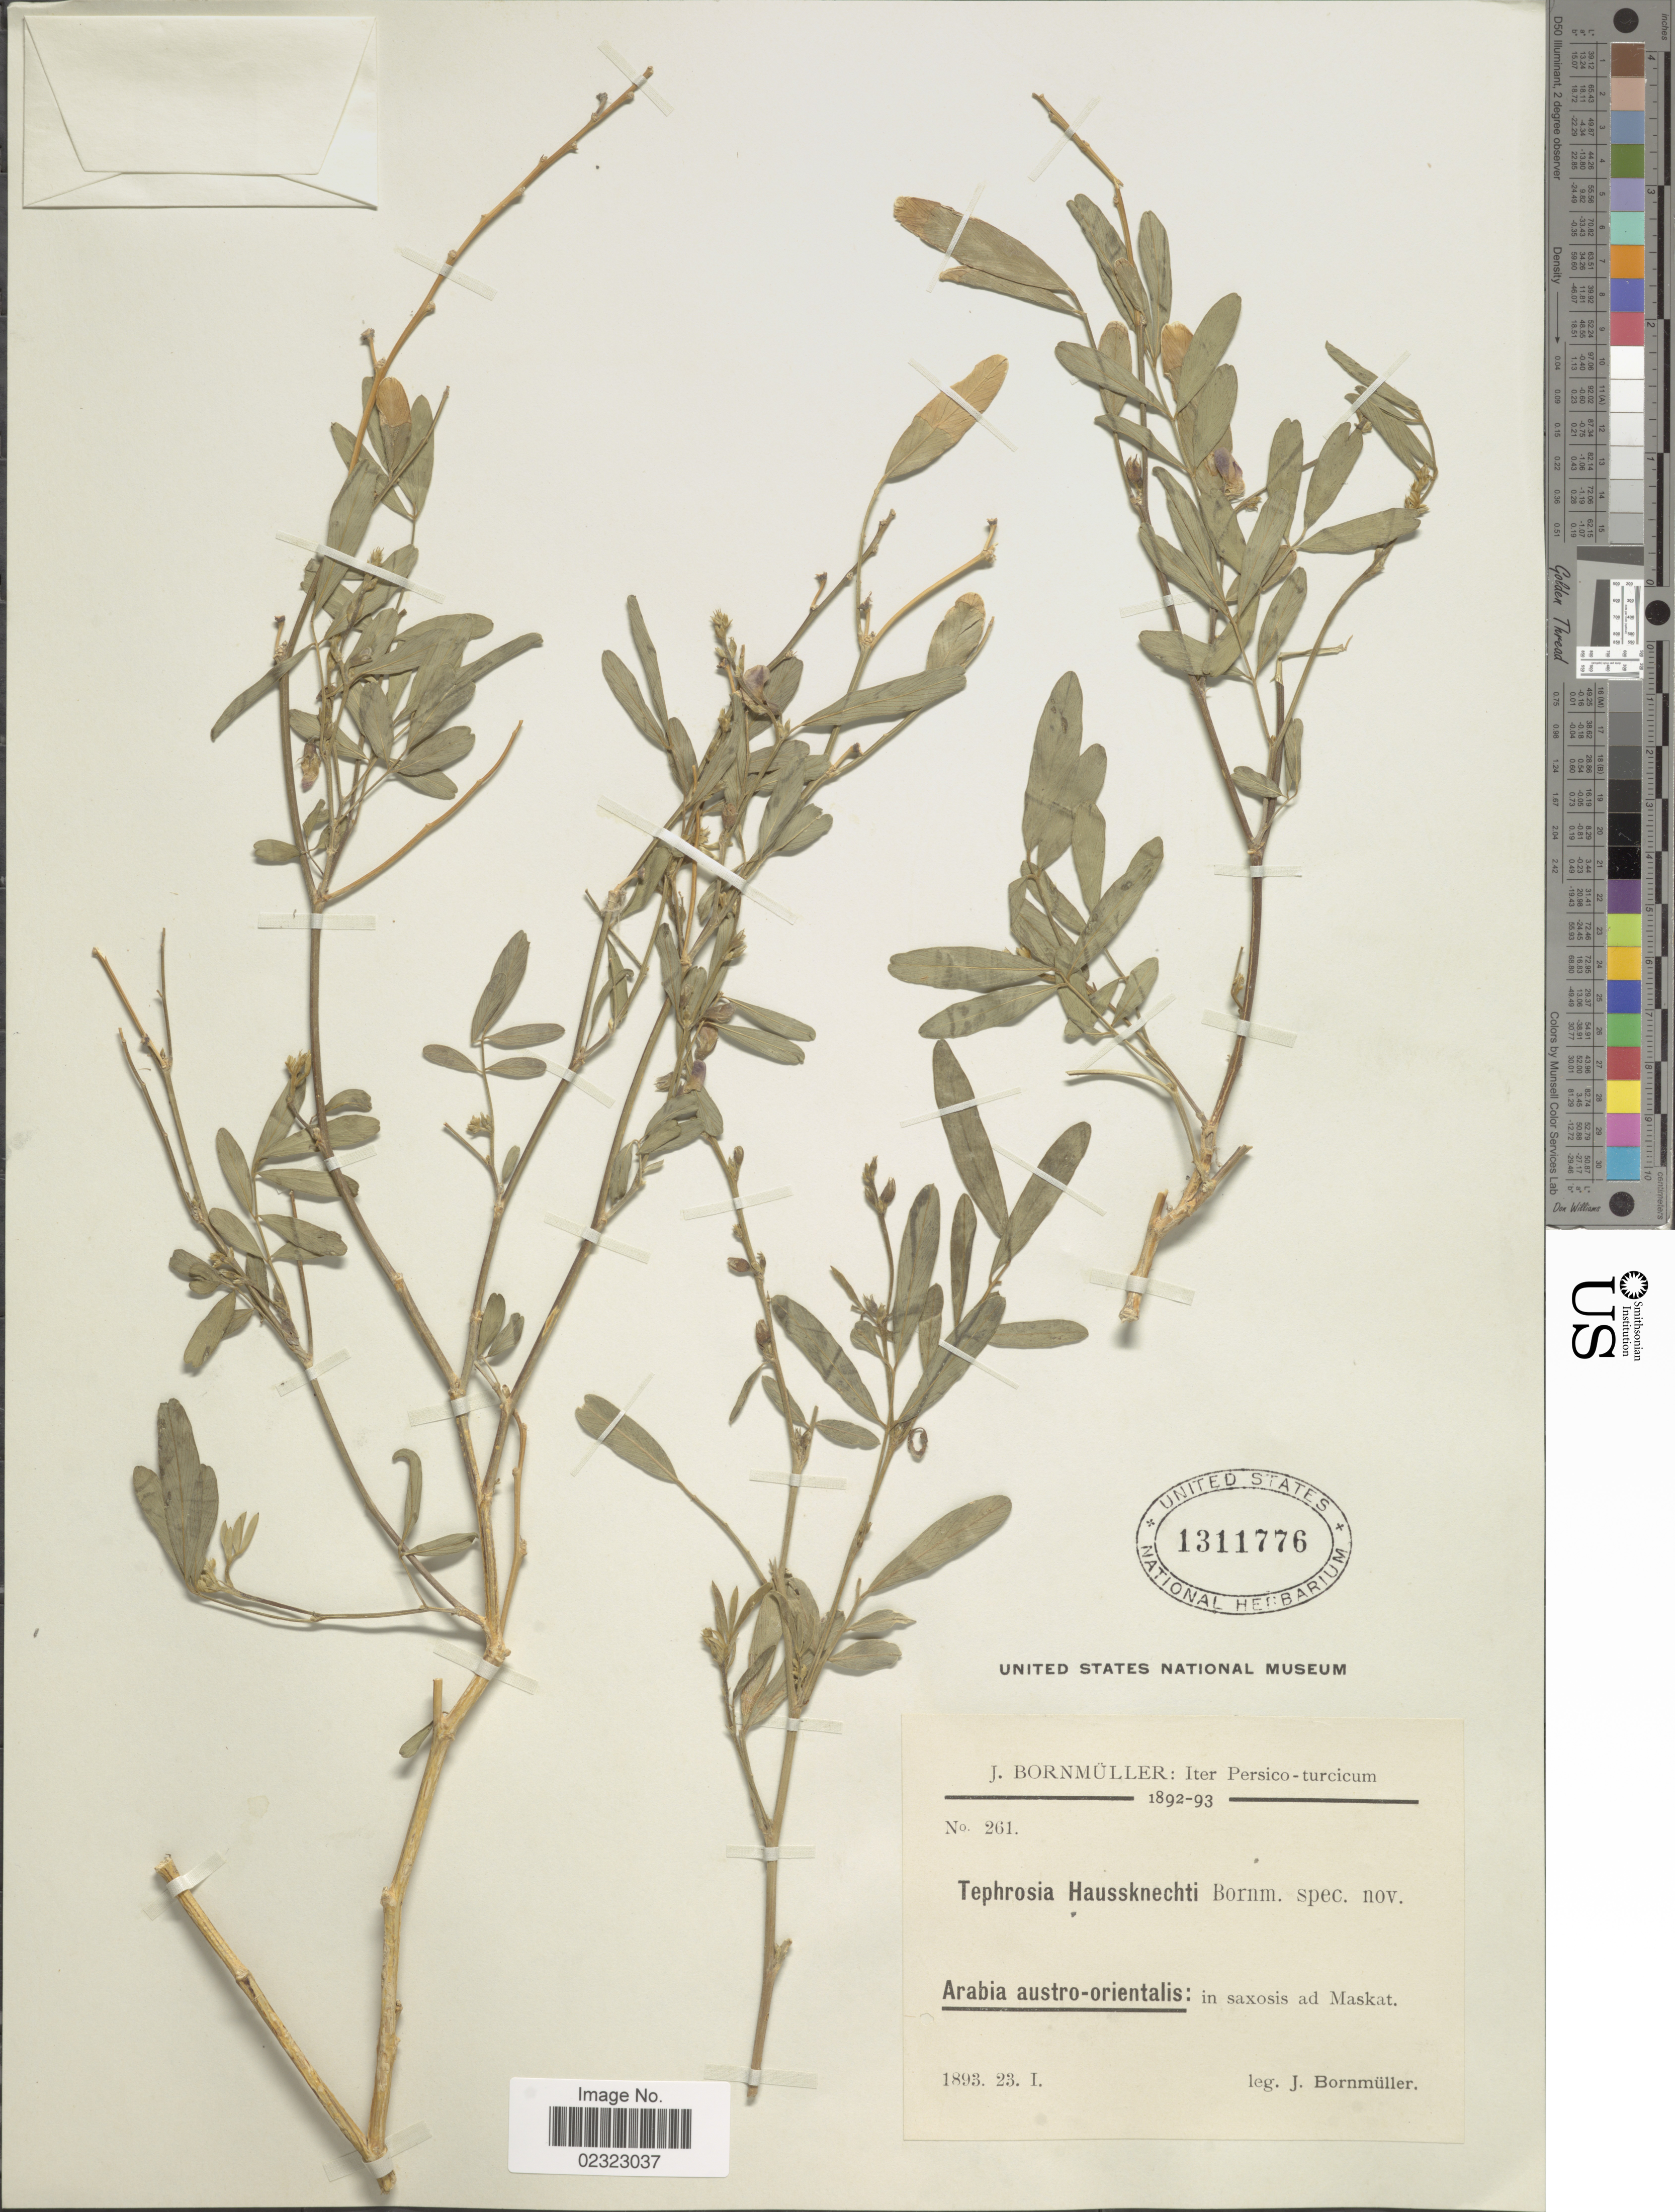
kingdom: Plantae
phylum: Tracheophyta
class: Magnoliopsida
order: Fabales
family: Fabaceae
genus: Tephrosia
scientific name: Tephrosia haussknechti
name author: Bornm.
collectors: J. Bornmüller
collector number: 261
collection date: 1893-01-23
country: Iran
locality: Persico-turcicum. Arabia austro-orientalis: ad Maskat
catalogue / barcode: US 1311776